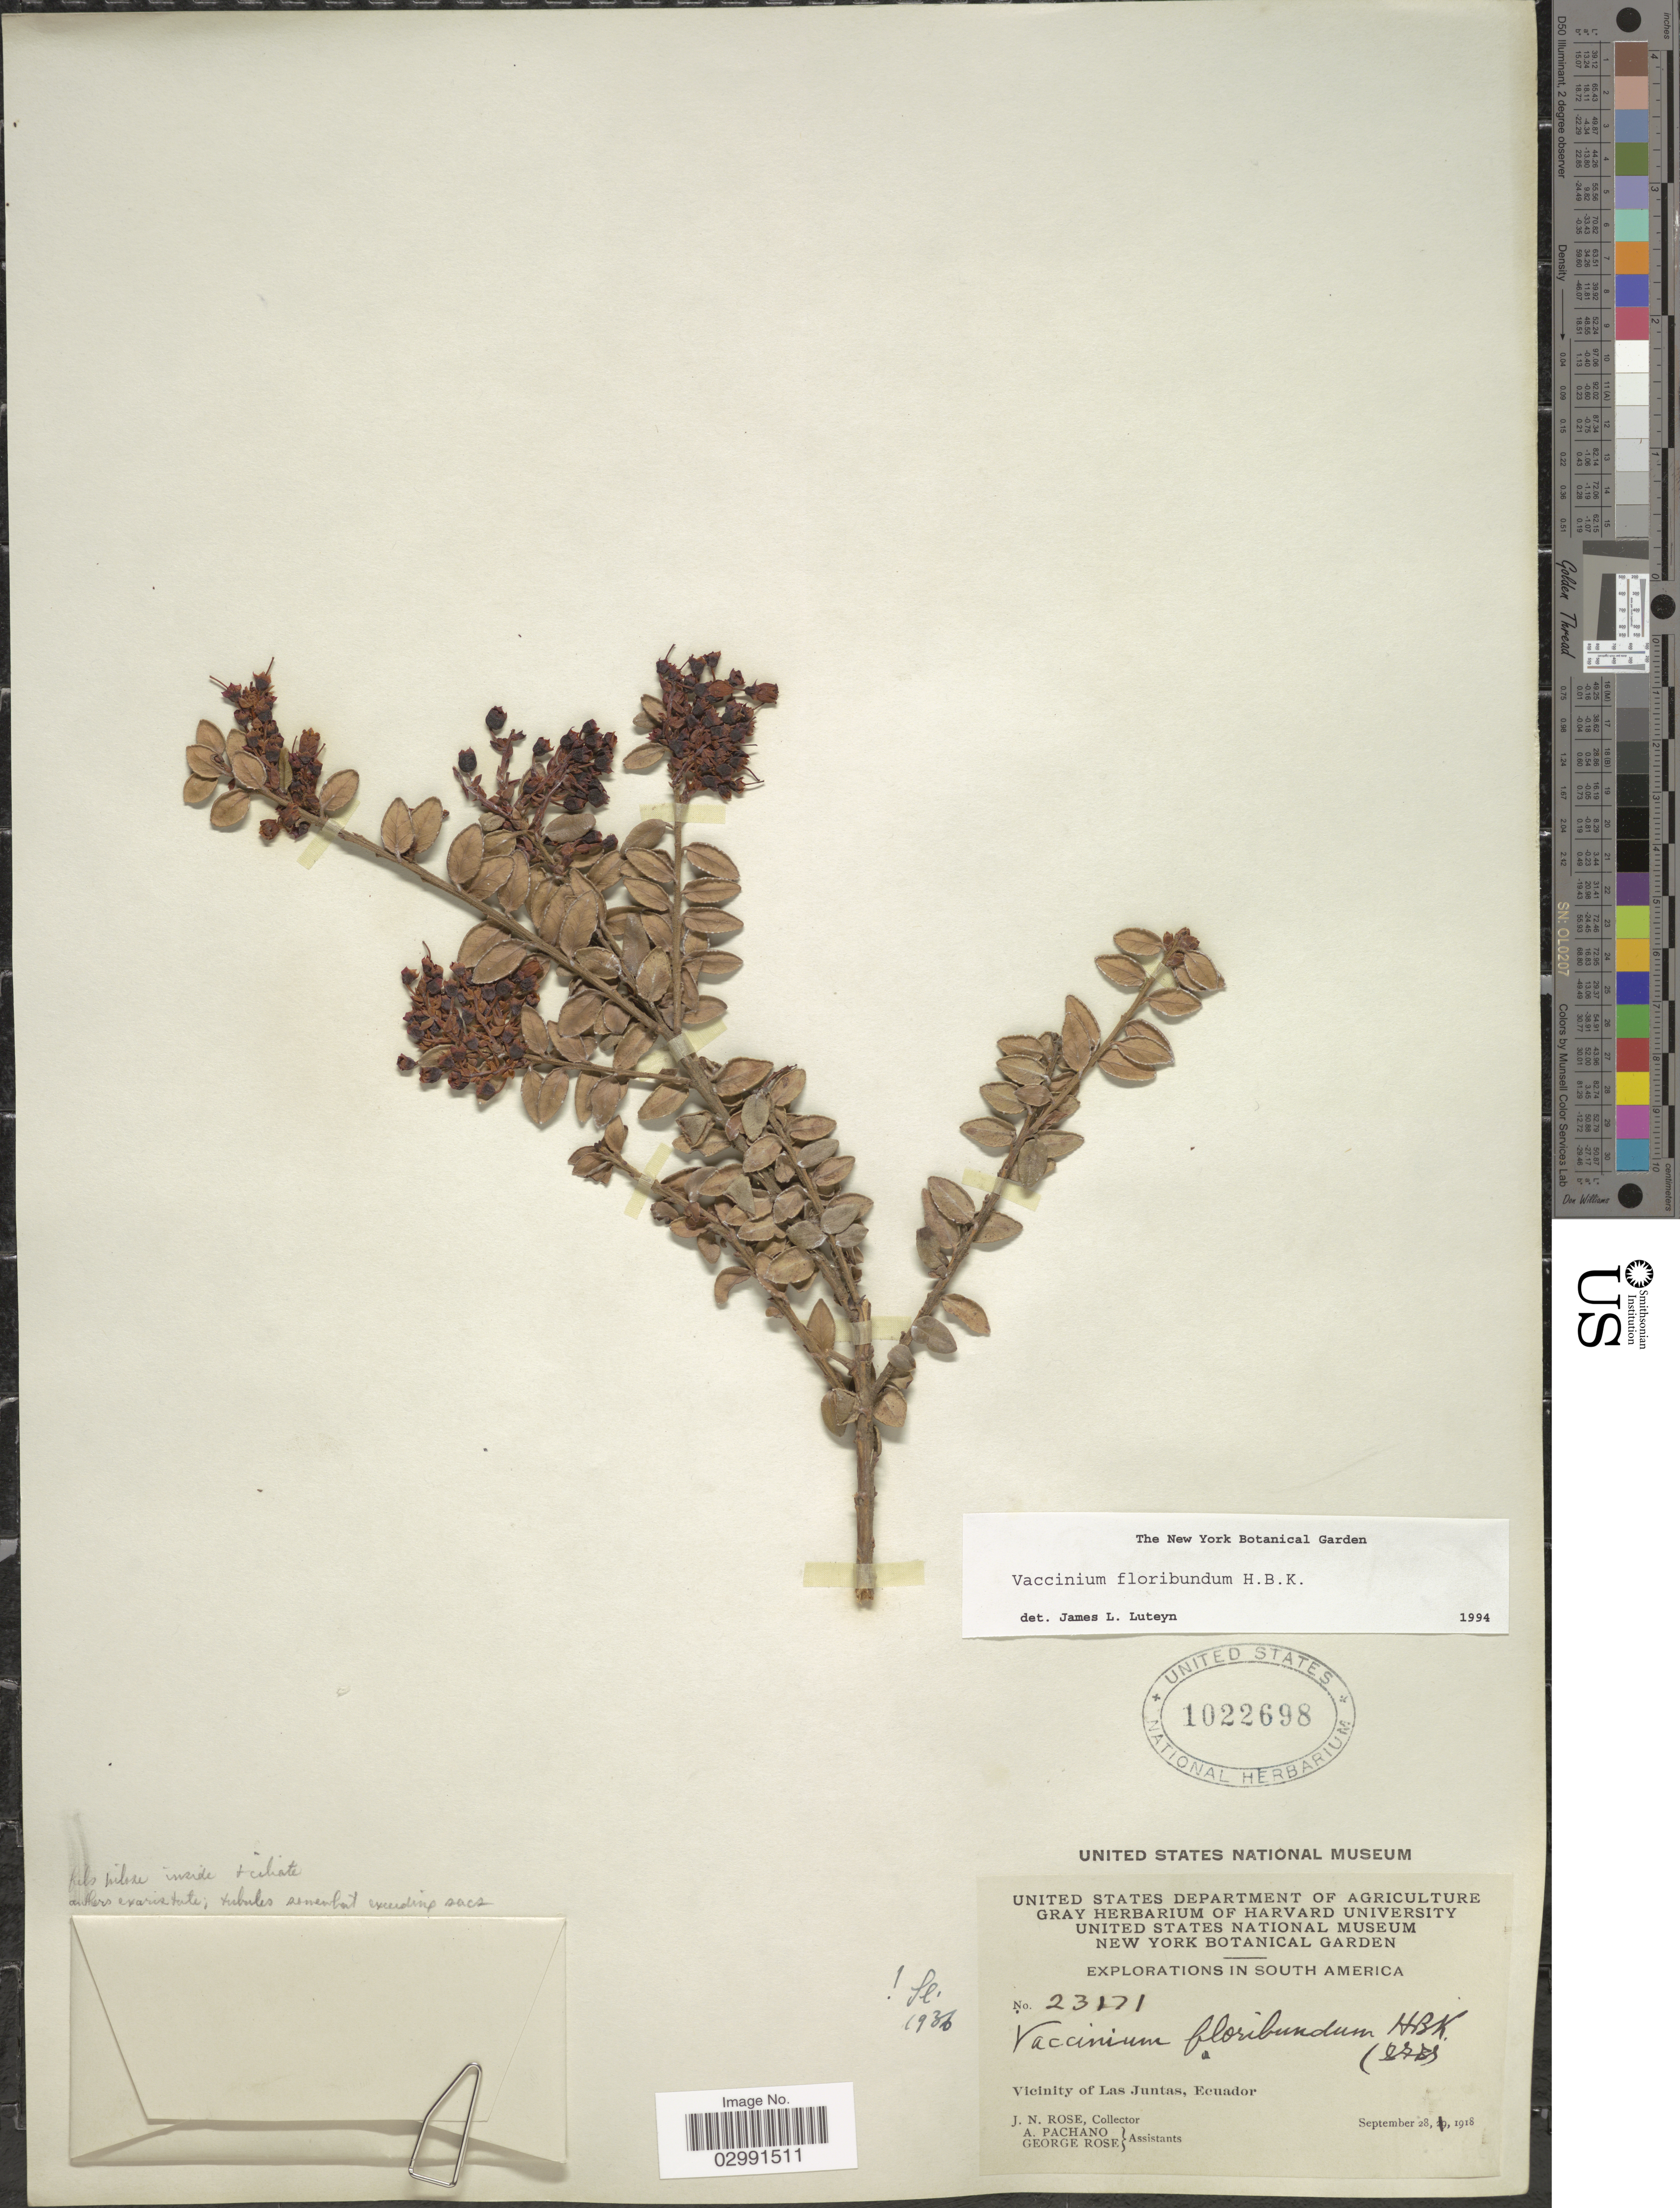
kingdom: Plantae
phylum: Tracheophyta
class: Magnoliopsida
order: Ericales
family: Ericaceae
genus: Vaccinium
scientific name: Vaccinium floribundum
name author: Kunth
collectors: J. N. Rose, A. Pachano & G. Rose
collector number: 23171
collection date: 1918-09-28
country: Ecuador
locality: Vicinity of Las Juntas.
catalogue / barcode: US 1022698